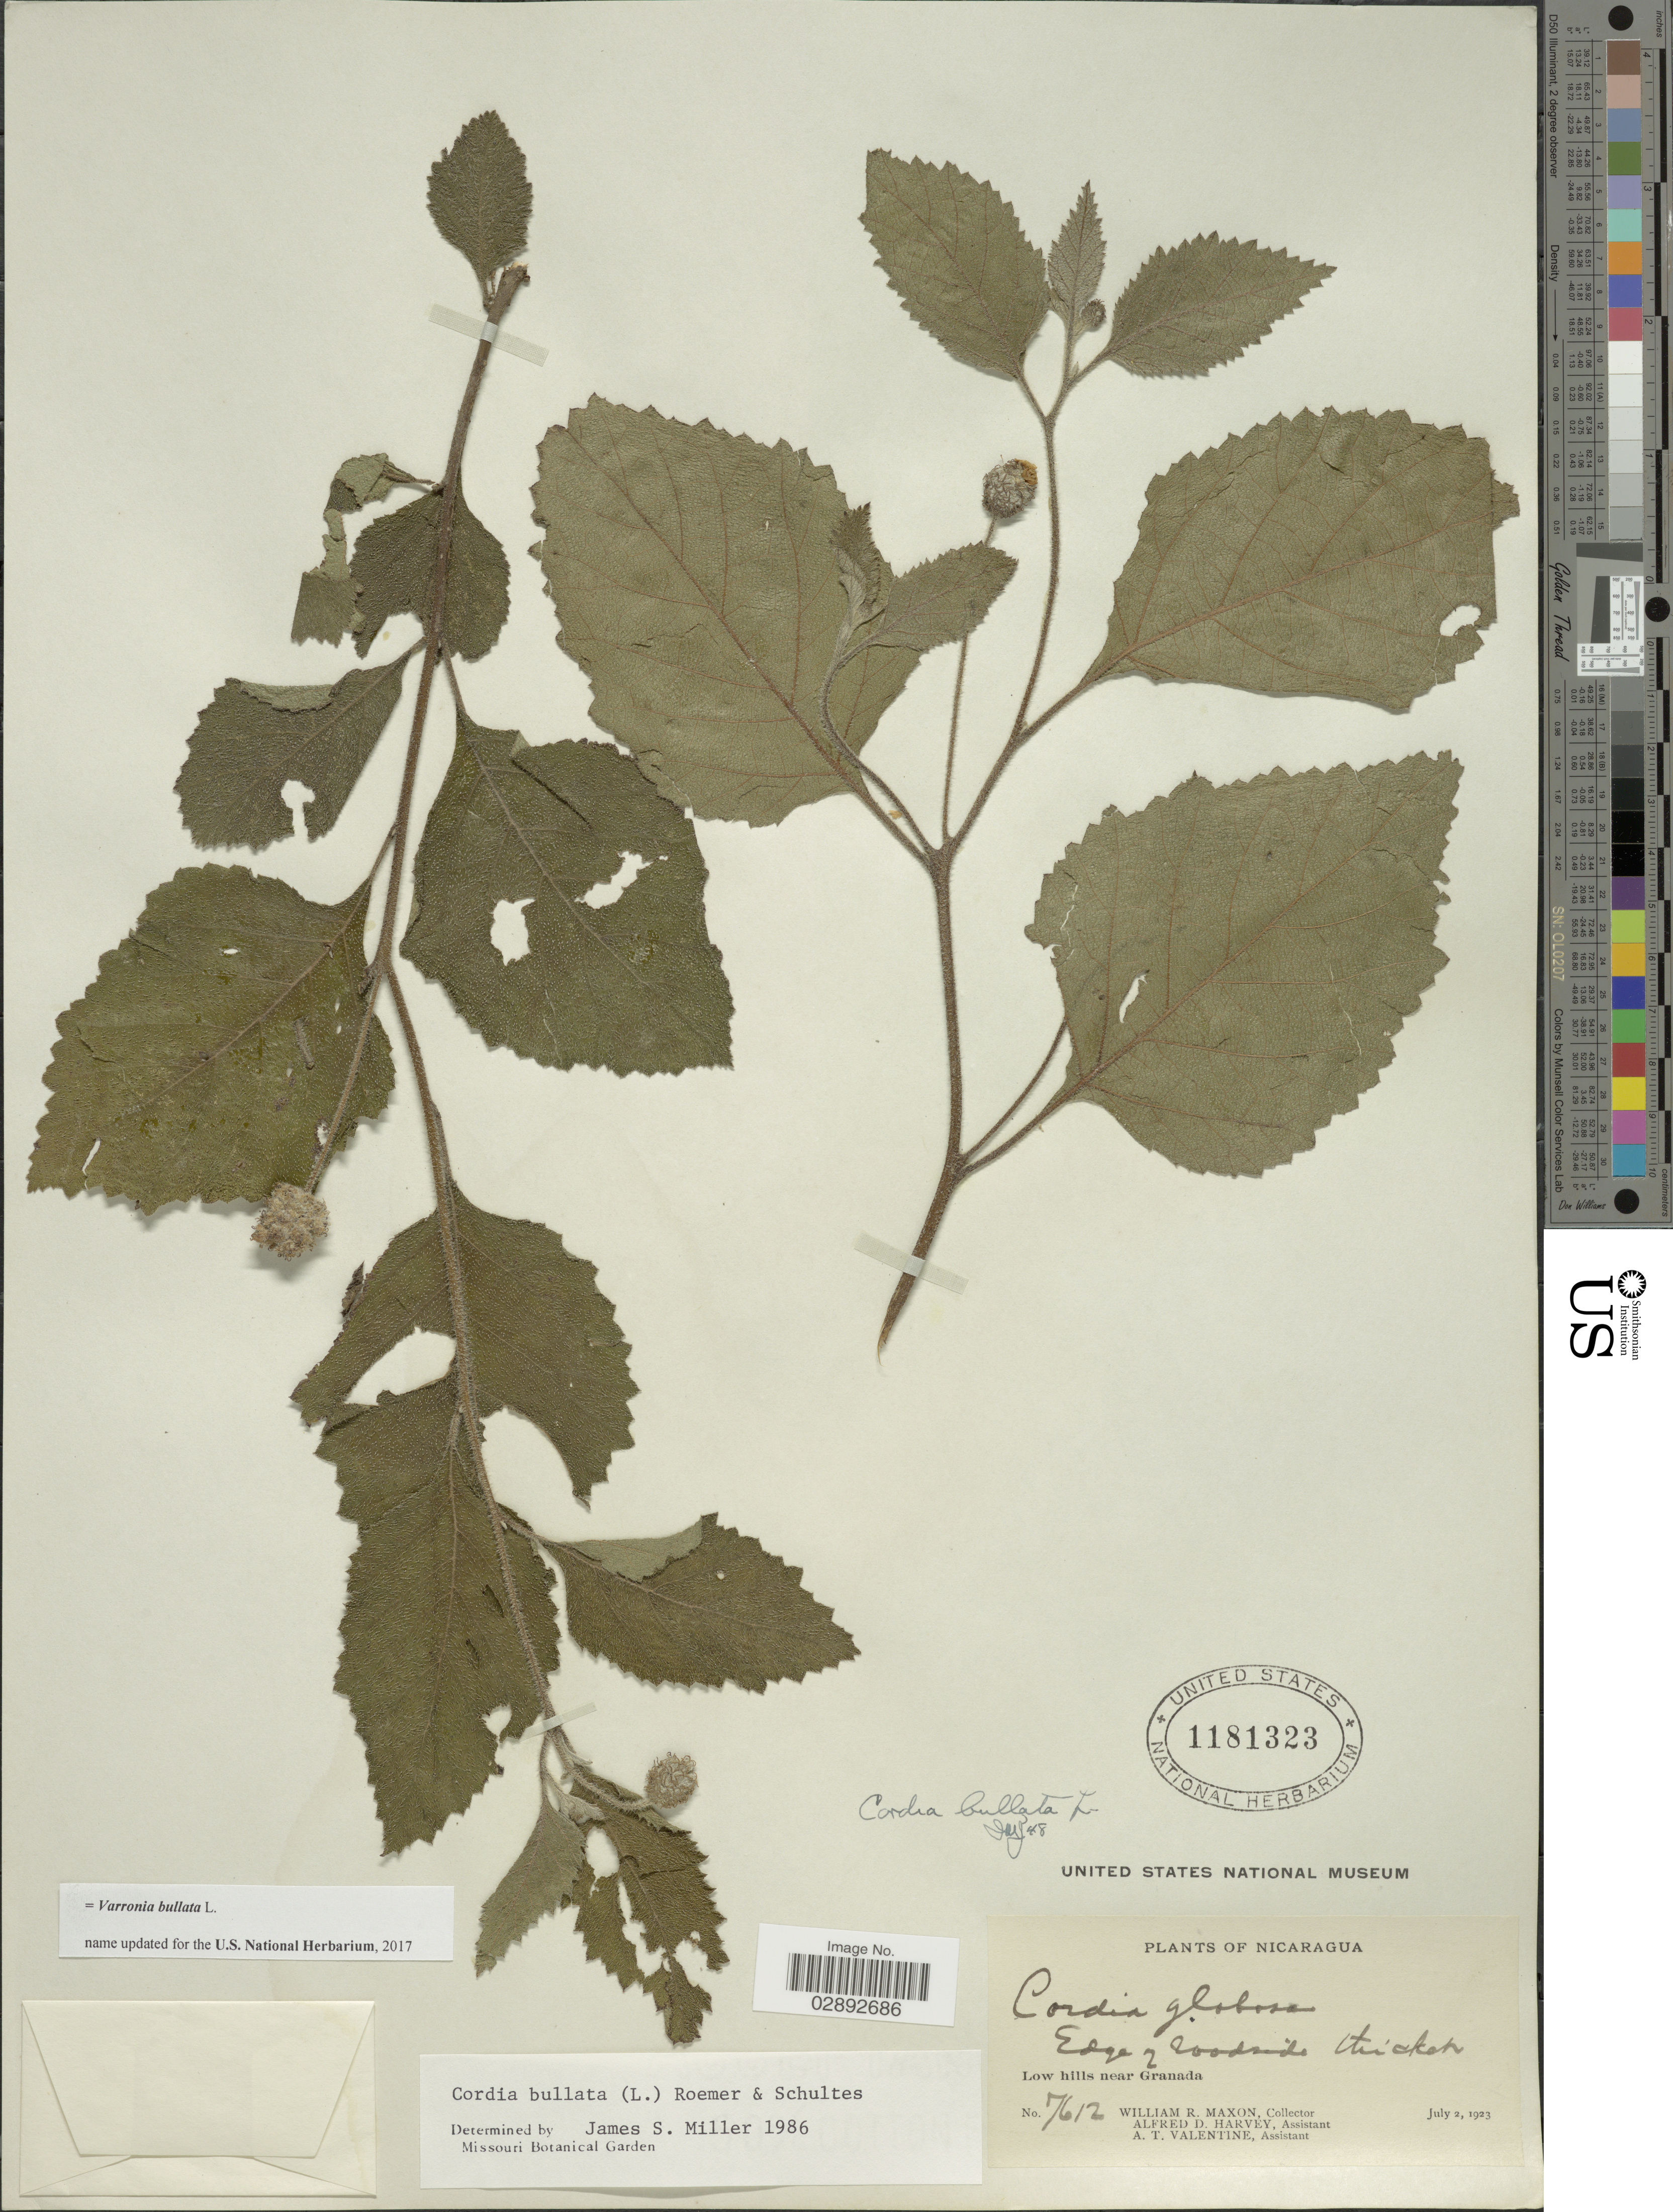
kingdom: Plantae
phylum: Tracheophyta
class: Magnoliopsida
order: Boraginales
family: Cordiaceae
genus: Varronia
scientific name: Varronia bullata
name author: L.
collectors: W. R. Maxon, A. D. Harvey & A. Valentine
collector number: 7612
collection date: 1923-07-02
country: Nicaragua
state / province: Granada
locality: Low hills near Granada.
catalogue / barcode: US 1181323